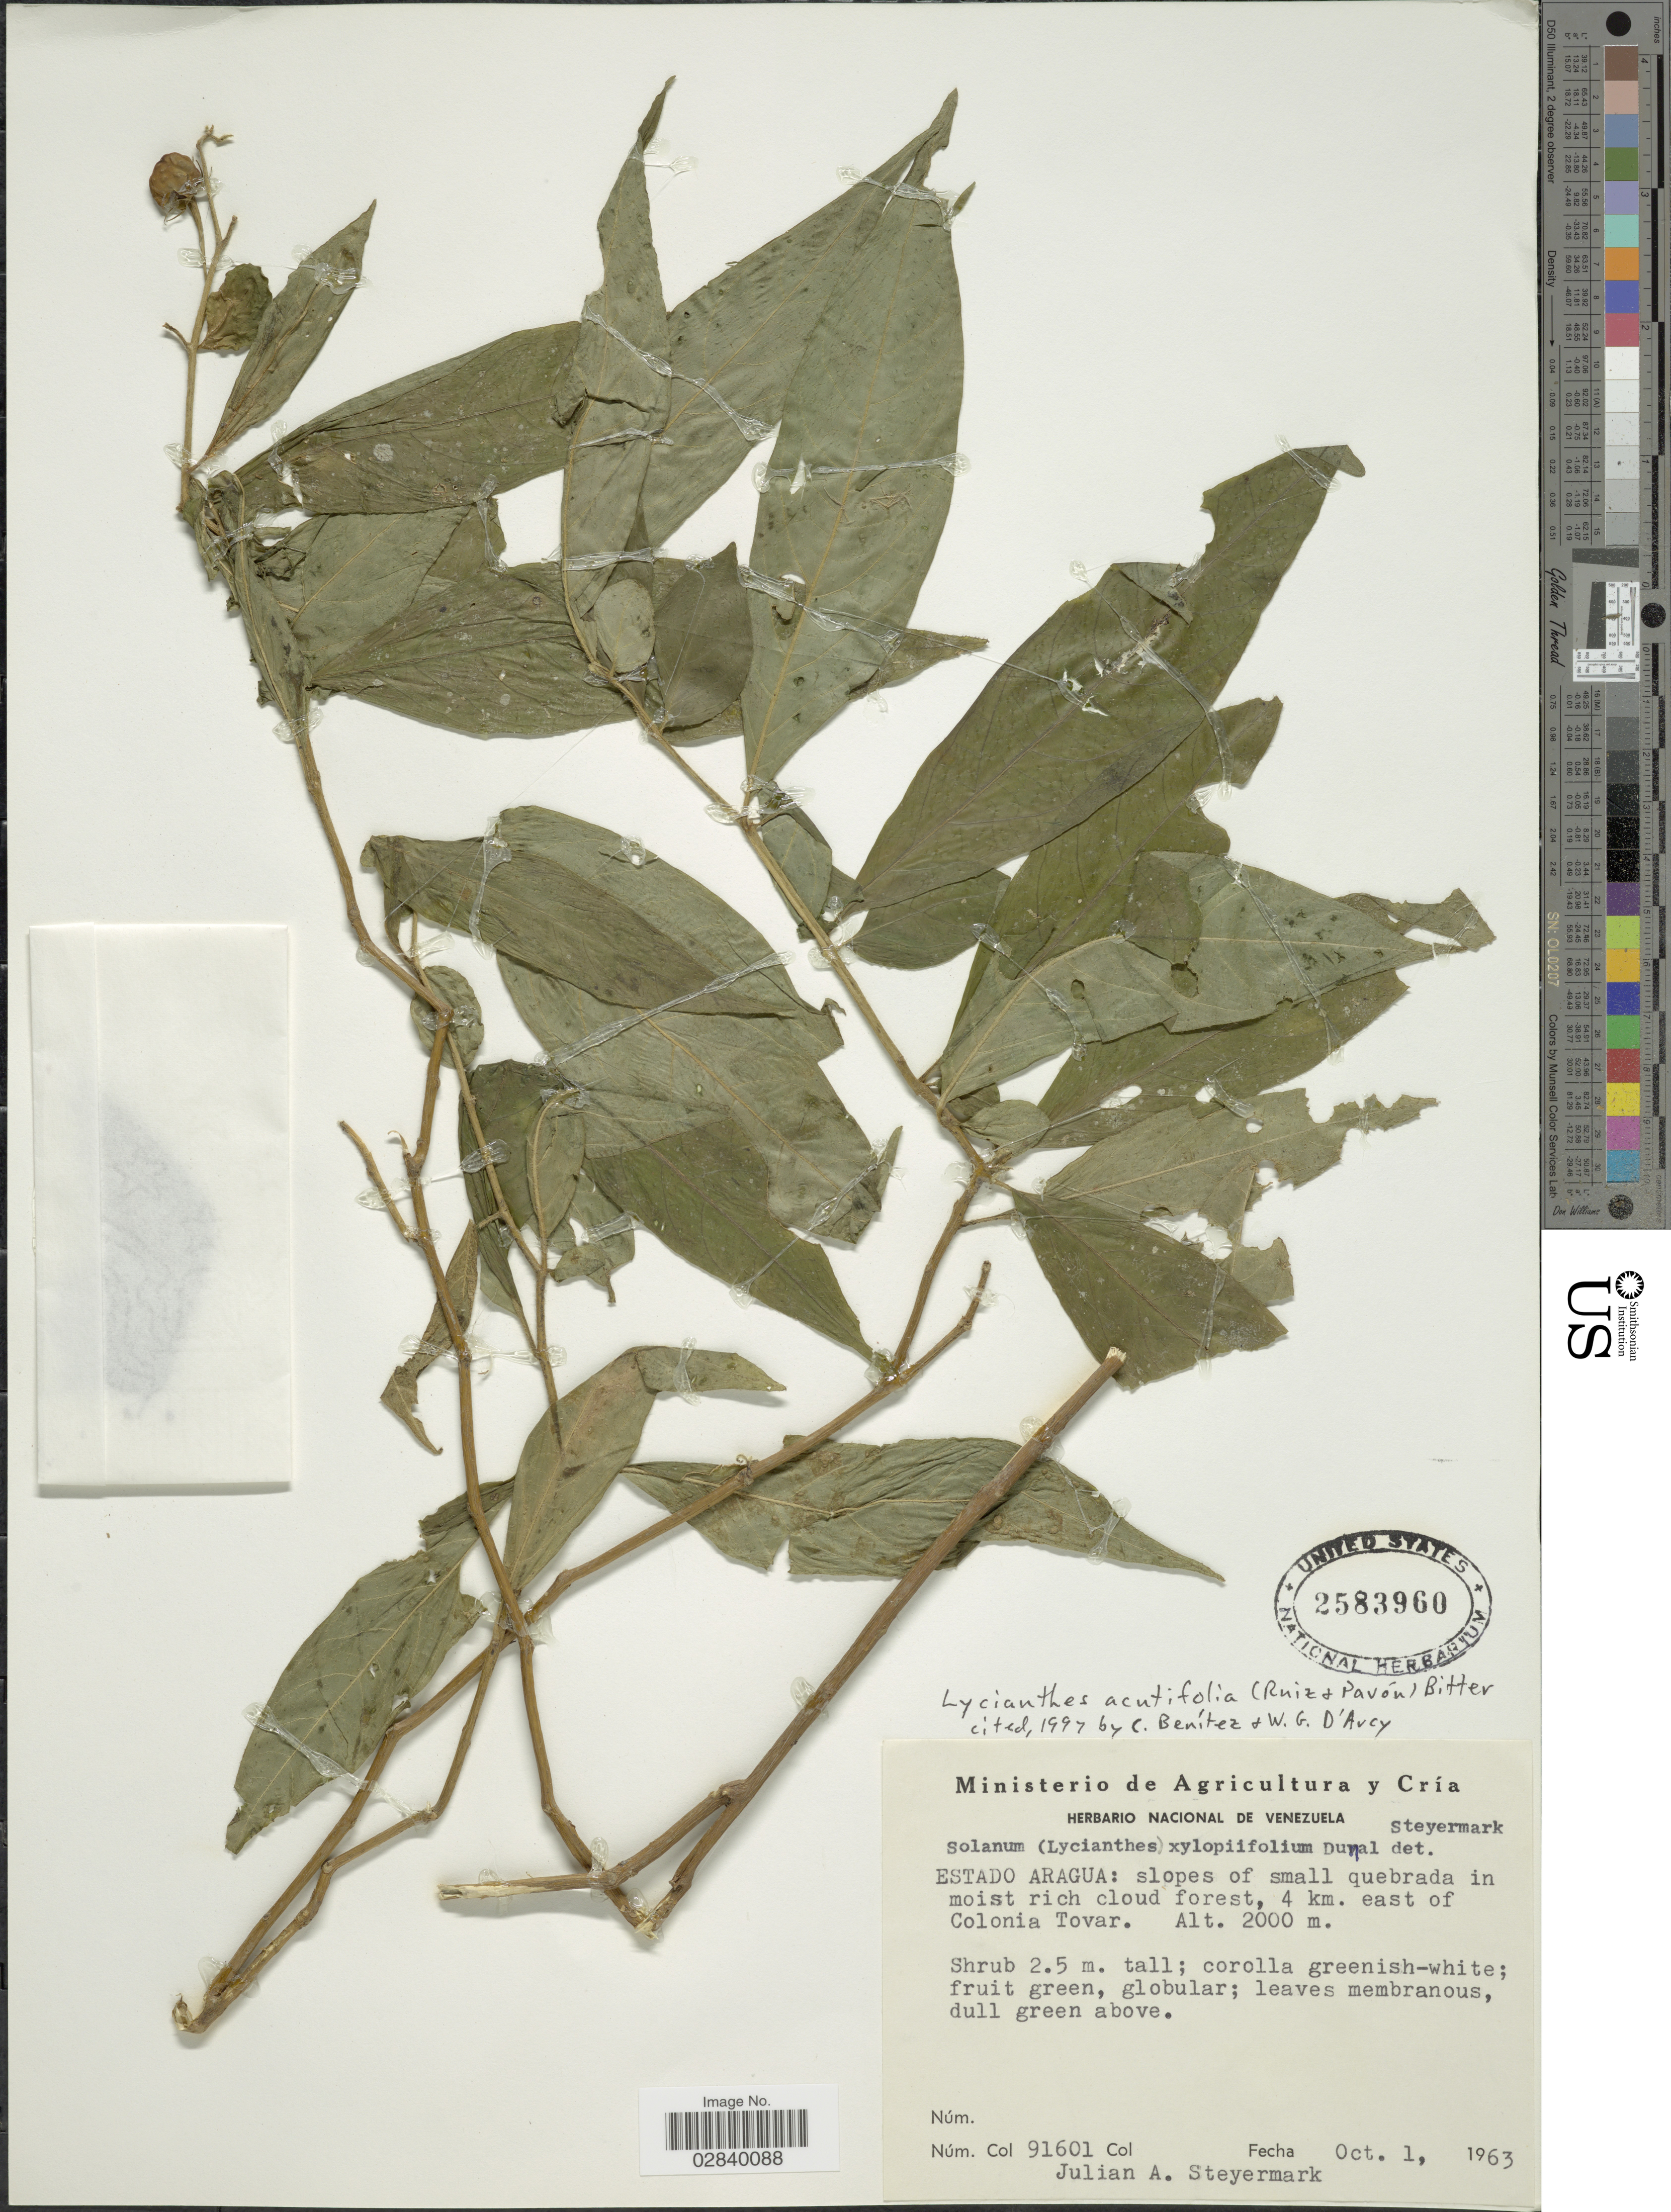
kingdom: Plantae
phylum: Tracheophyta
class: Magnoliopsida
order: Solanales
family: Solanaceae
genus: Lycianthes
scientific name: Lycianthes acutifolia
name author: (Ruiz & Pav.) Bitter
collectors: J. Steyermark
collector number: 91601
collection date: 1963-10-01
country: Venezuela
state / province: Aragua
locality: Slopes of small quebrada in moist rich cloud forest, 4 km. east of Colonia Tovar.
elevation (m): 2000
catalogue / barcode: US 2583960